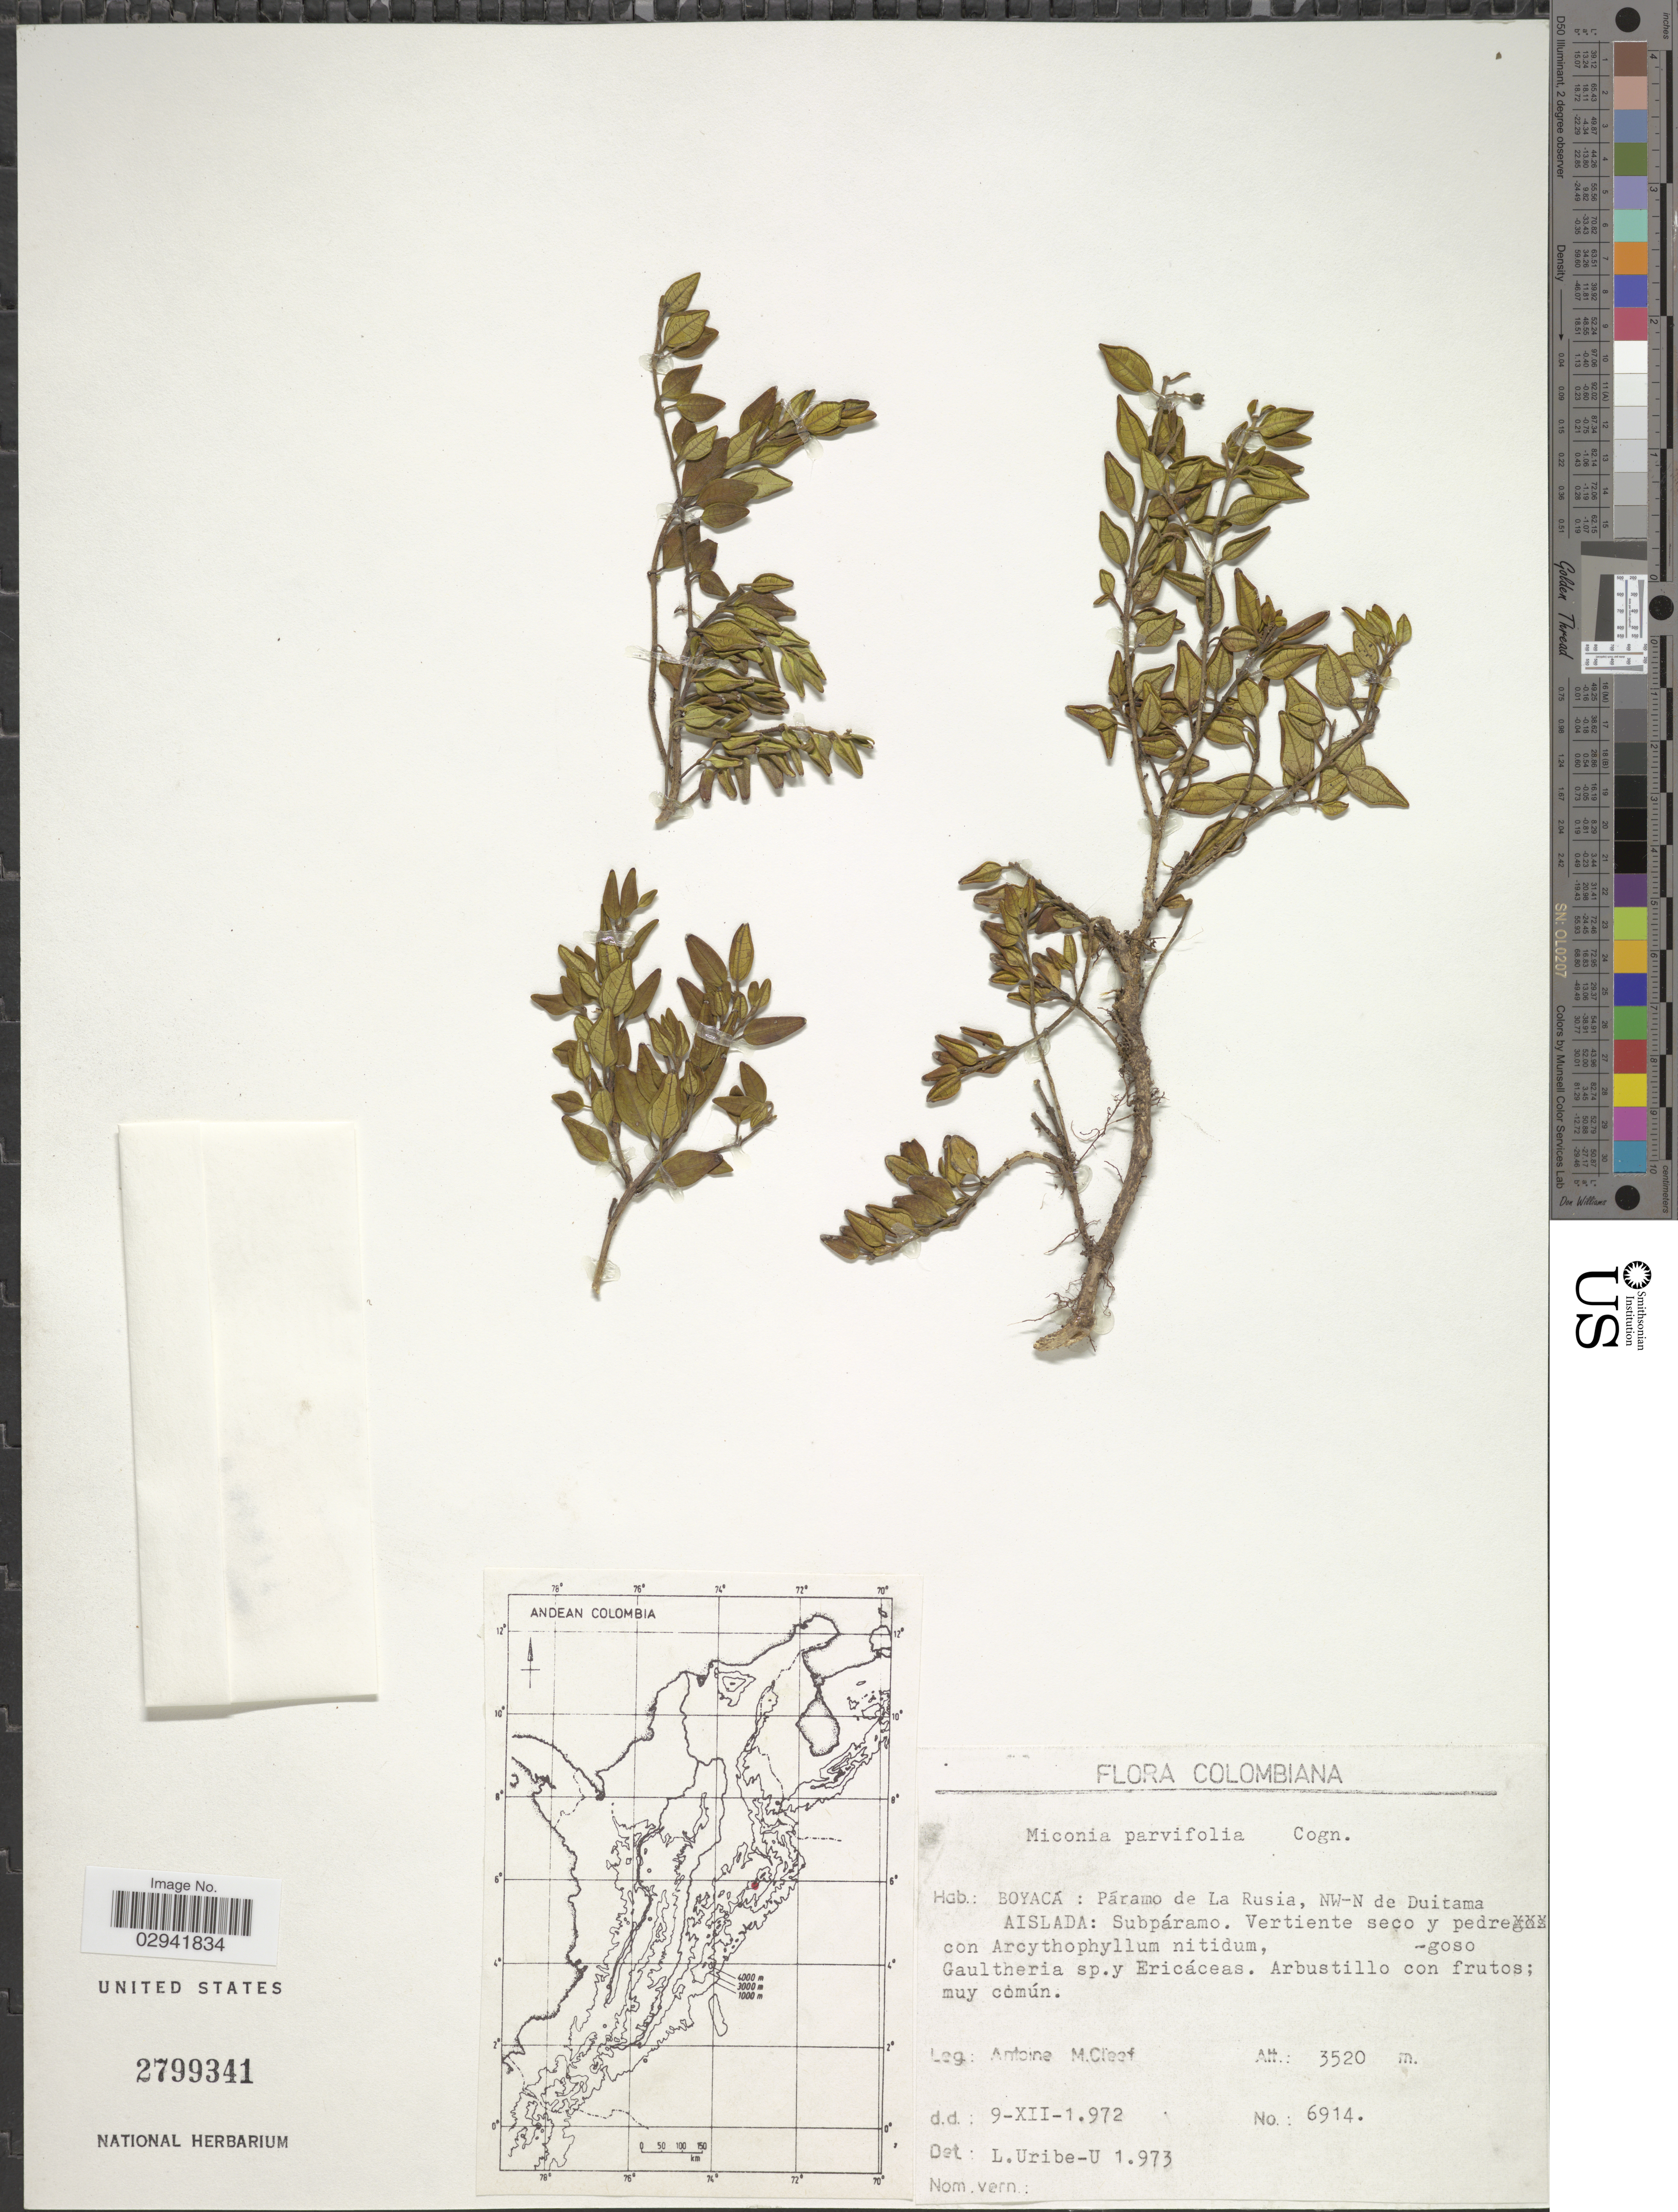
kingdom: Plantae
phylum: Tracheophyta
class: Magnoliopsida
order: Myrtales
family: Melastomataceae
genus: Miconia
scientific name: Miconia parvifolia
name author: Cogn.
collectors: A. M. Cleef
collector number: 6914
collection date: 1972-12-09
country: Colombia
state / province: Boyacá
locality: Páramo de La Rusia, NW-N de Duitama Aislada: Subpáramo.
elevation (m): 3520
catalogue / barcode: US 2799341